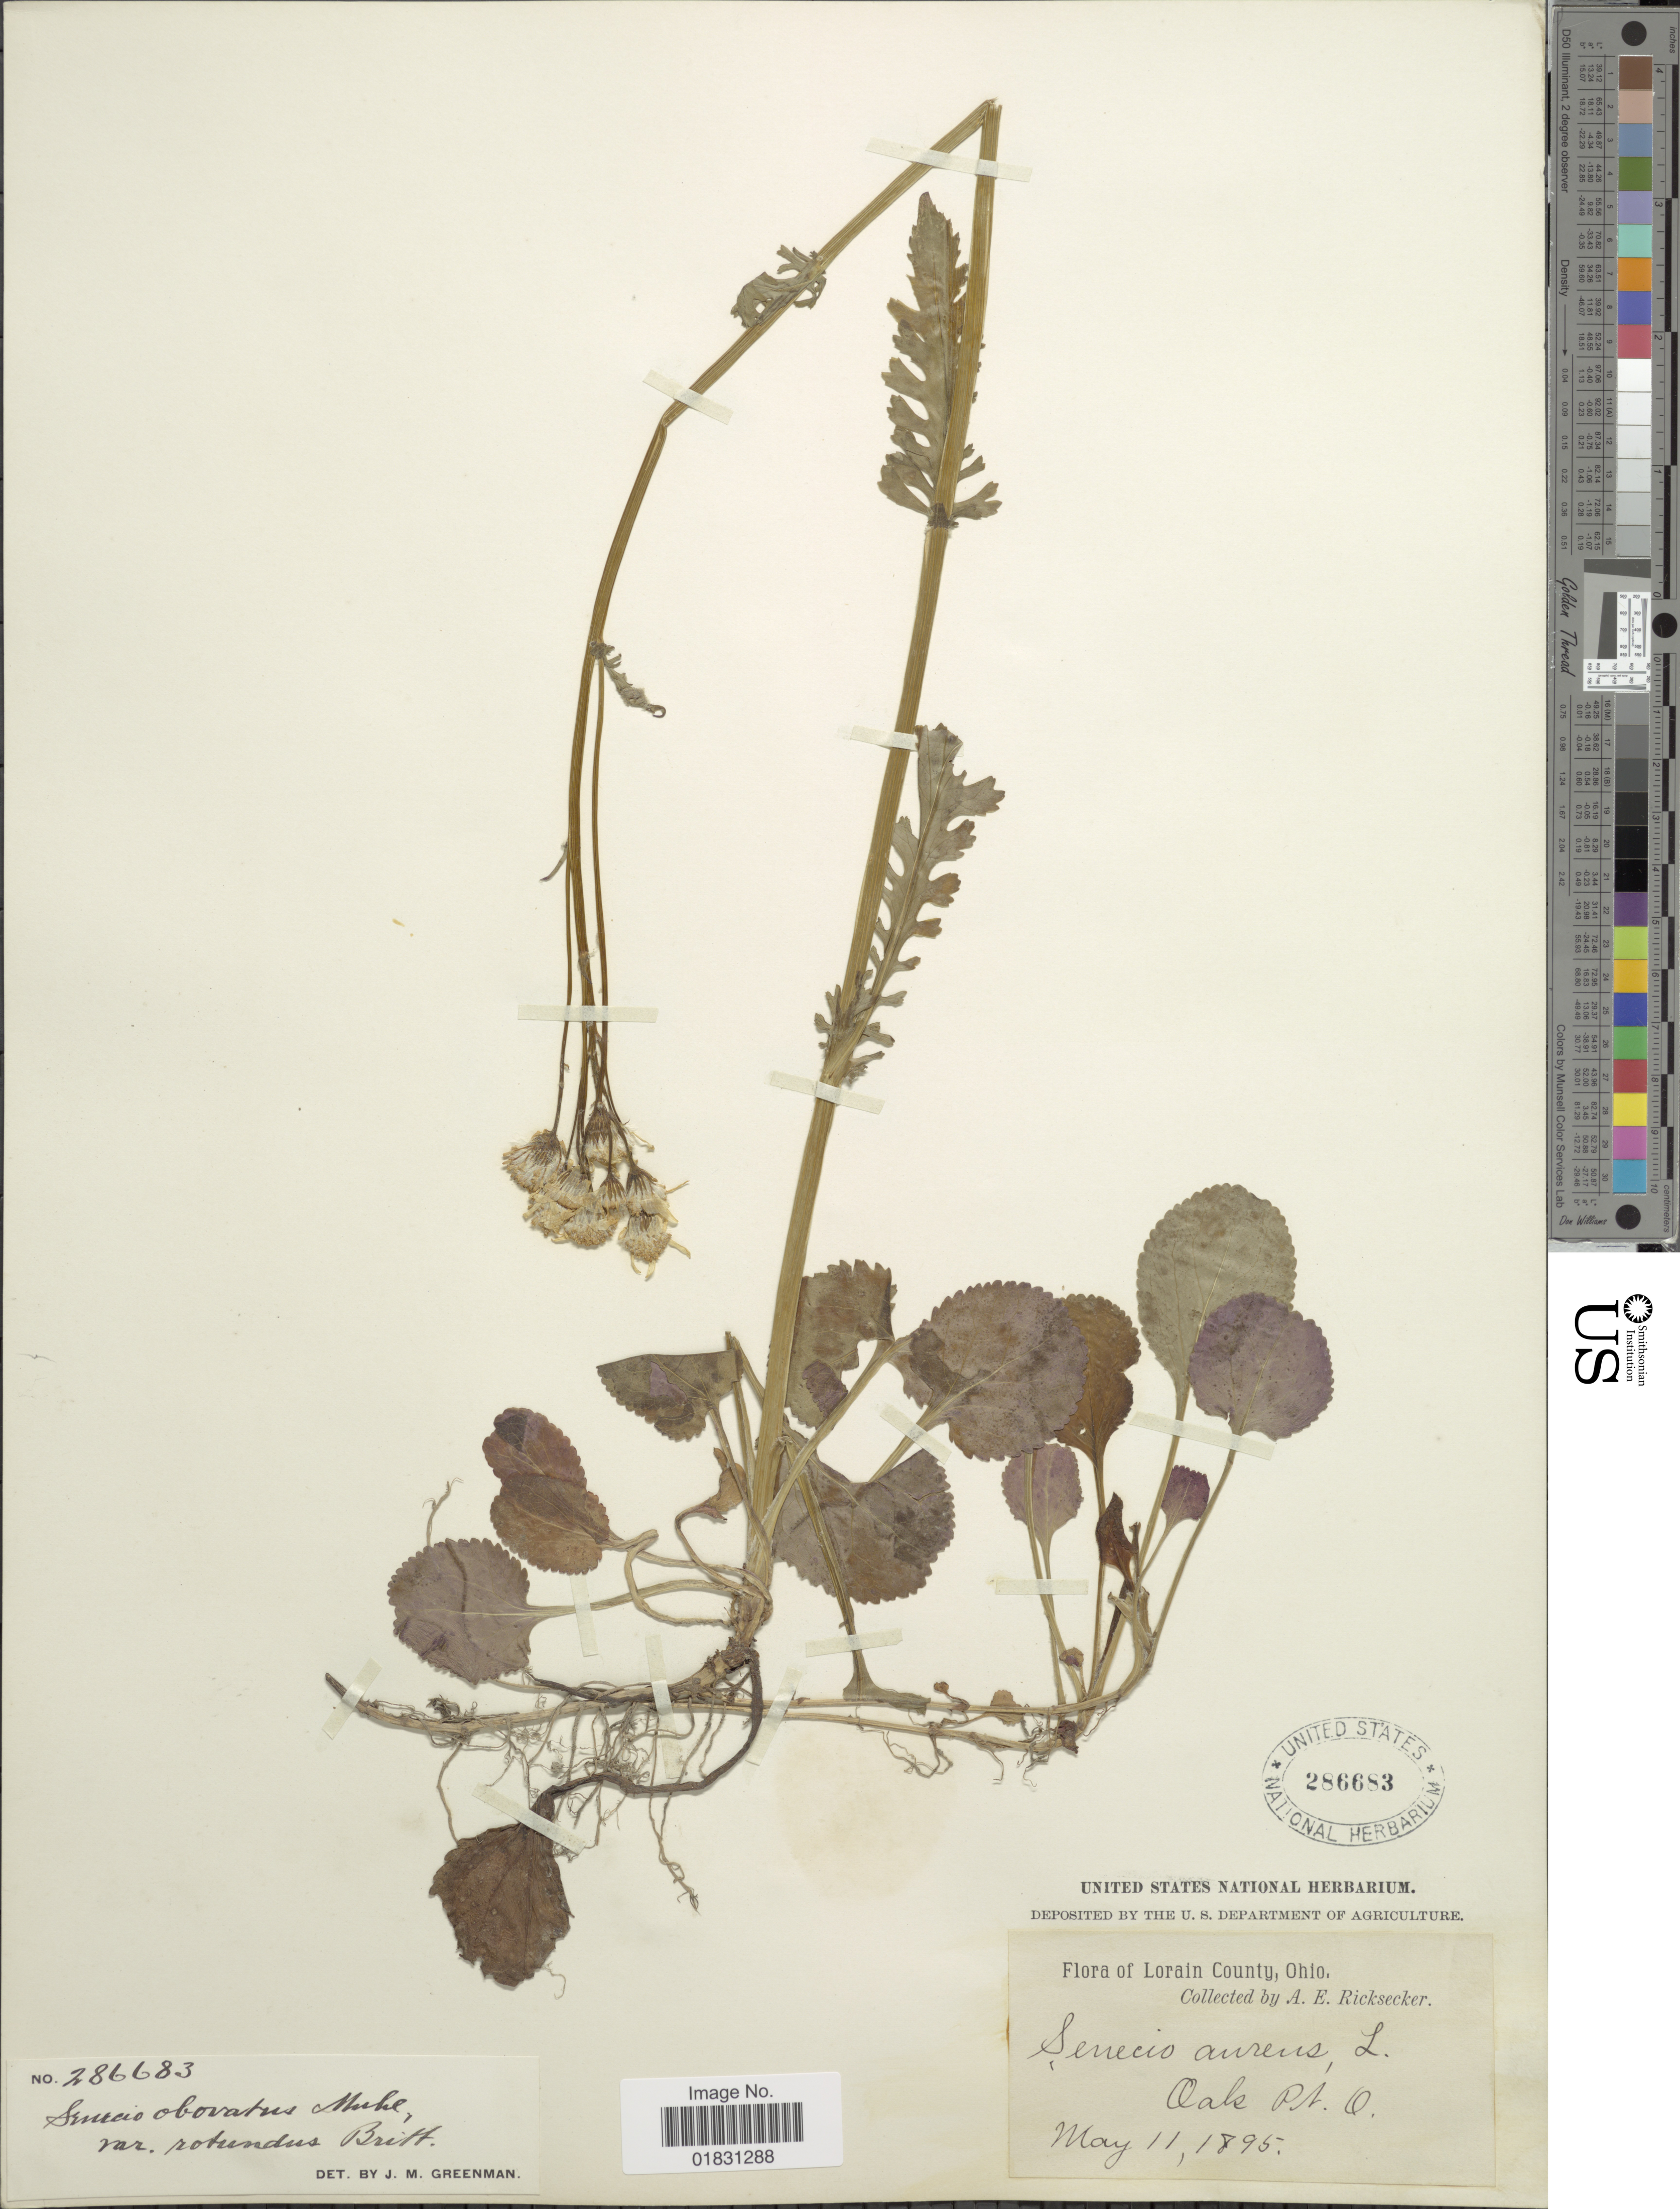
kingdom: Plantae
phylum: Tracheophyta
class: Magnoliopsida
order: Asterales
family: Asteraceae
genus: Packera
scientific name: Packera obovata var. rotundus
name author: Britton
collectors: A. E. Ricksecker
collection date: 1895-05-11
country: United States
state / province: Ohio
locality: Lorain County, Oaks Pt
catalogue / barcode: US 286683